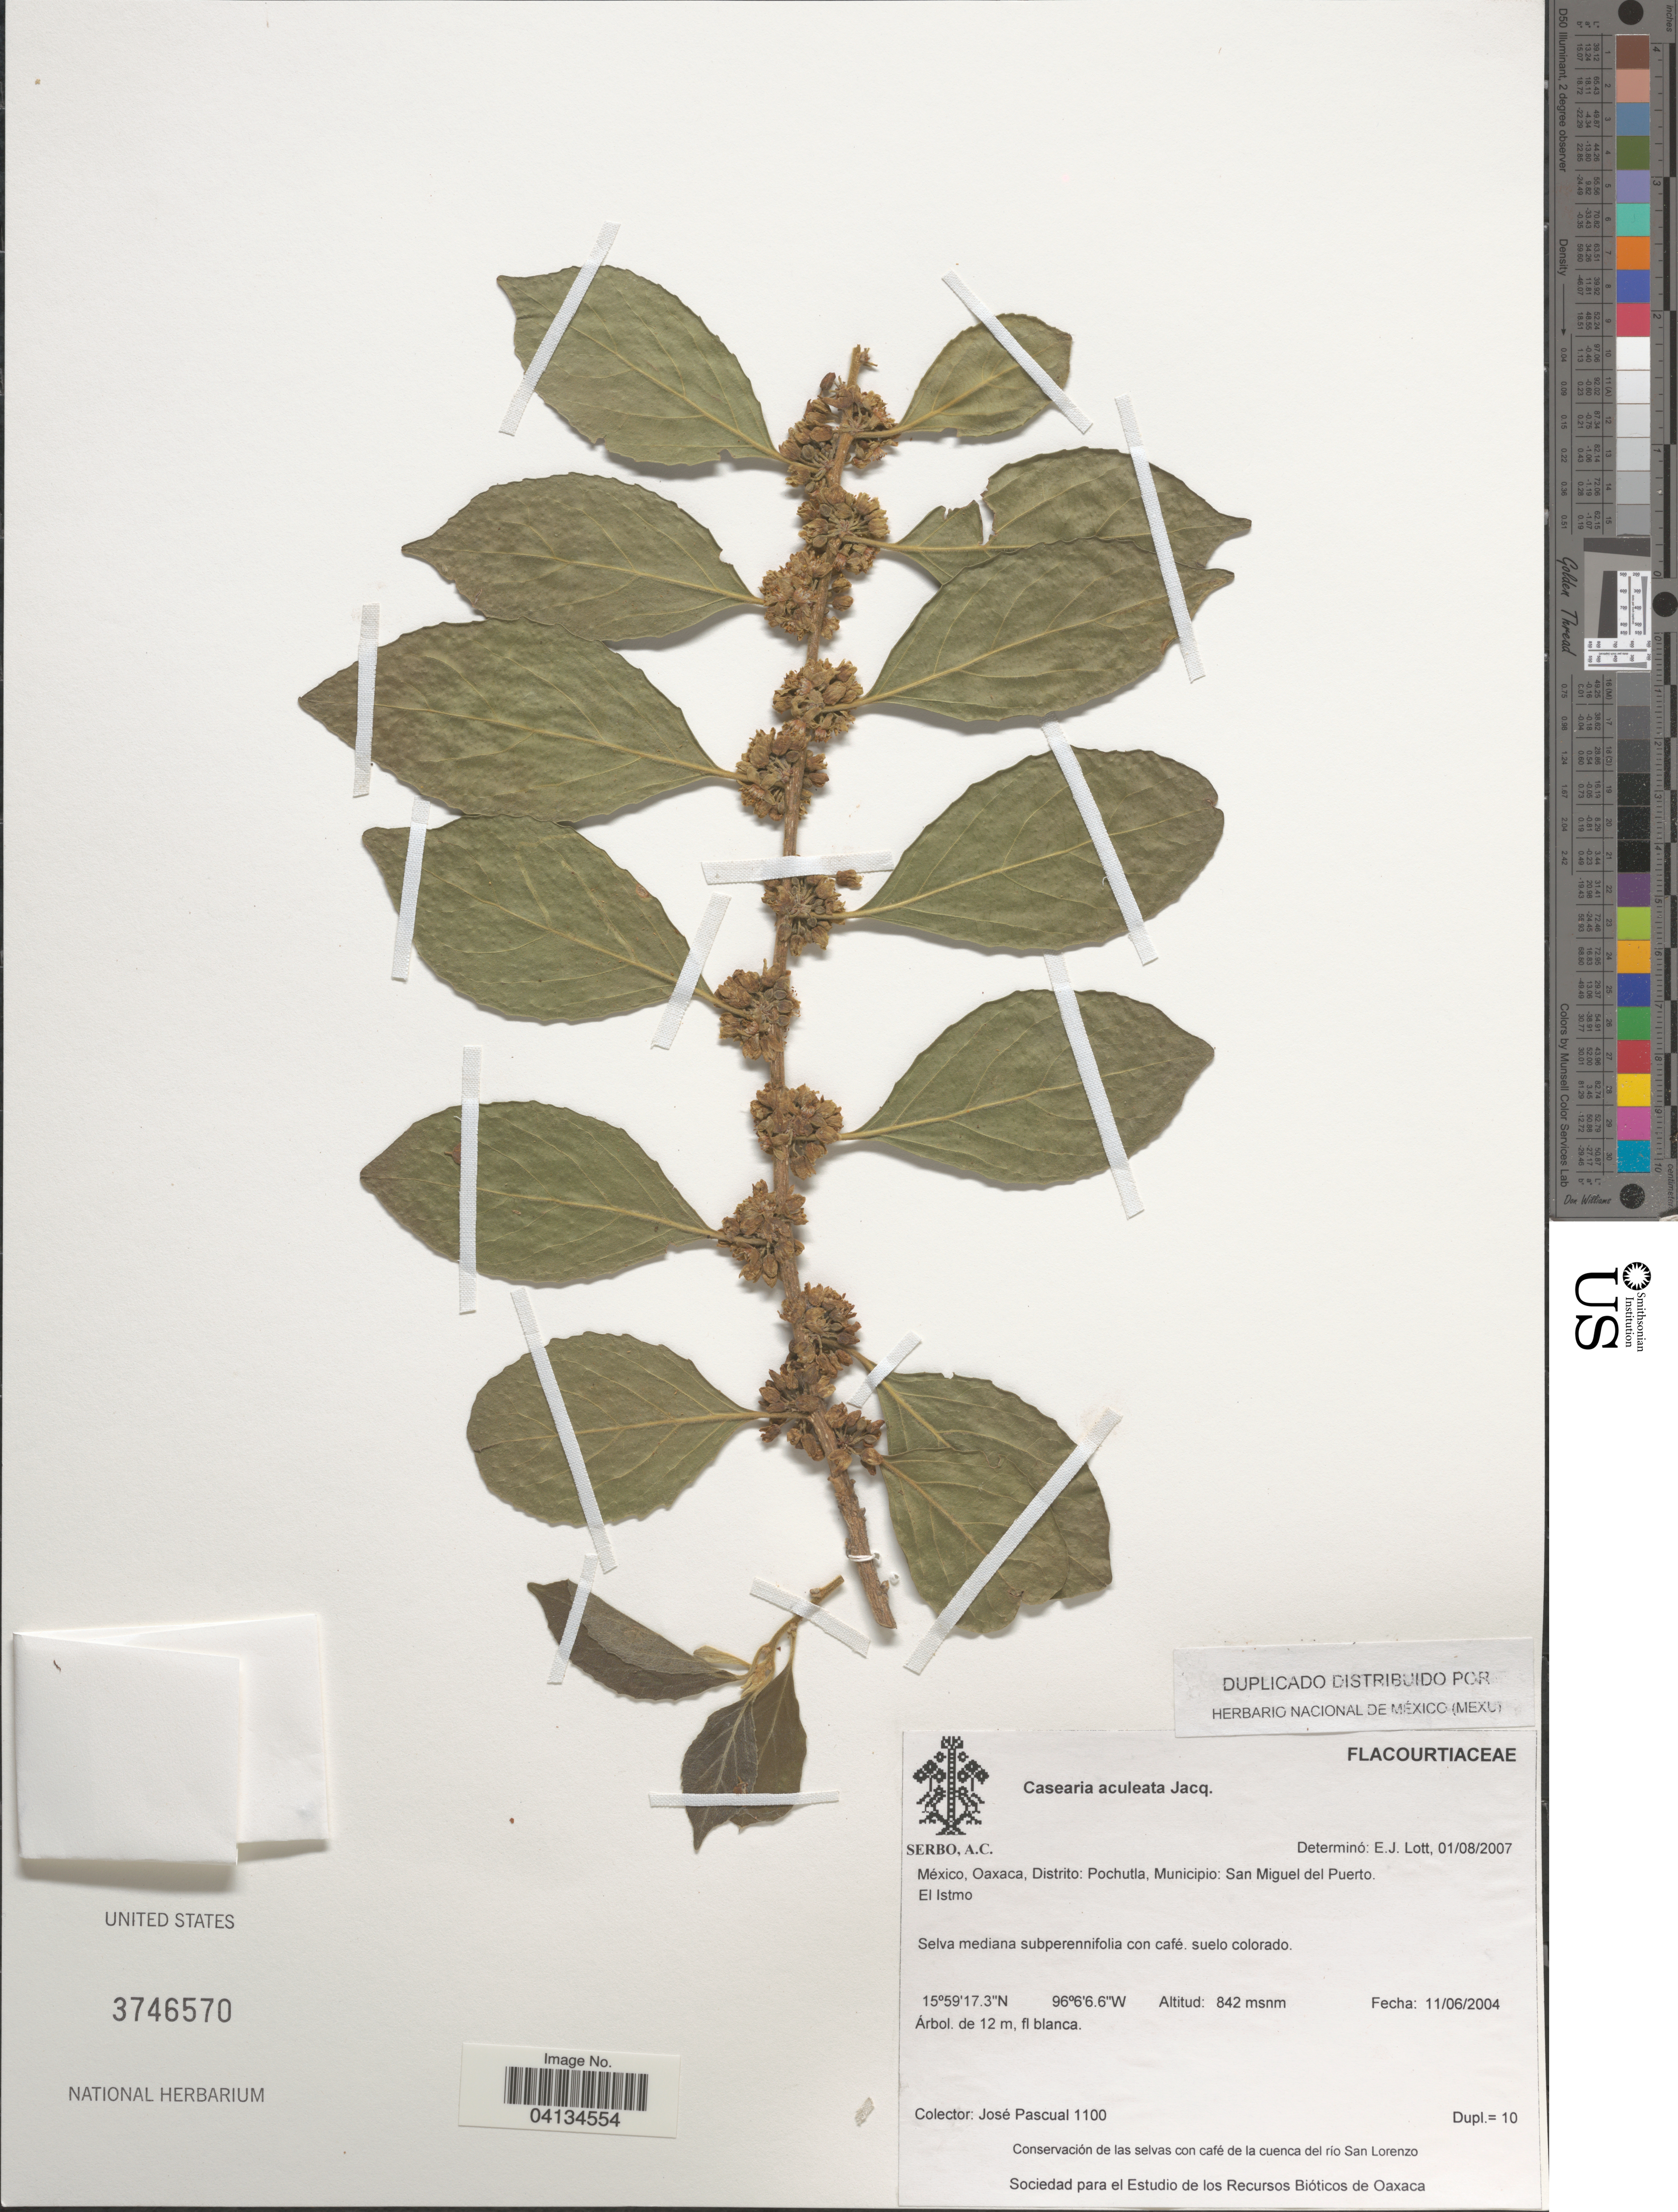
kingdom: Plantae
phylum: Tracheophyta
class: Magnoliopsida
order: Malpighiales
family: Salicaceae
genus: Casearia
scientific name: Casearia aculeata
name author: Jacq.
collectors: J. Pascual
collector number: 1100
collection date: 2004-06-11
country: Mexico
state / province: Oaxaca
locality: Distrito: Pochutla, Municipio: San Miguel del Puerto. El Istmo.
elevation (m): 842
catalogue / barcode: US 3746570